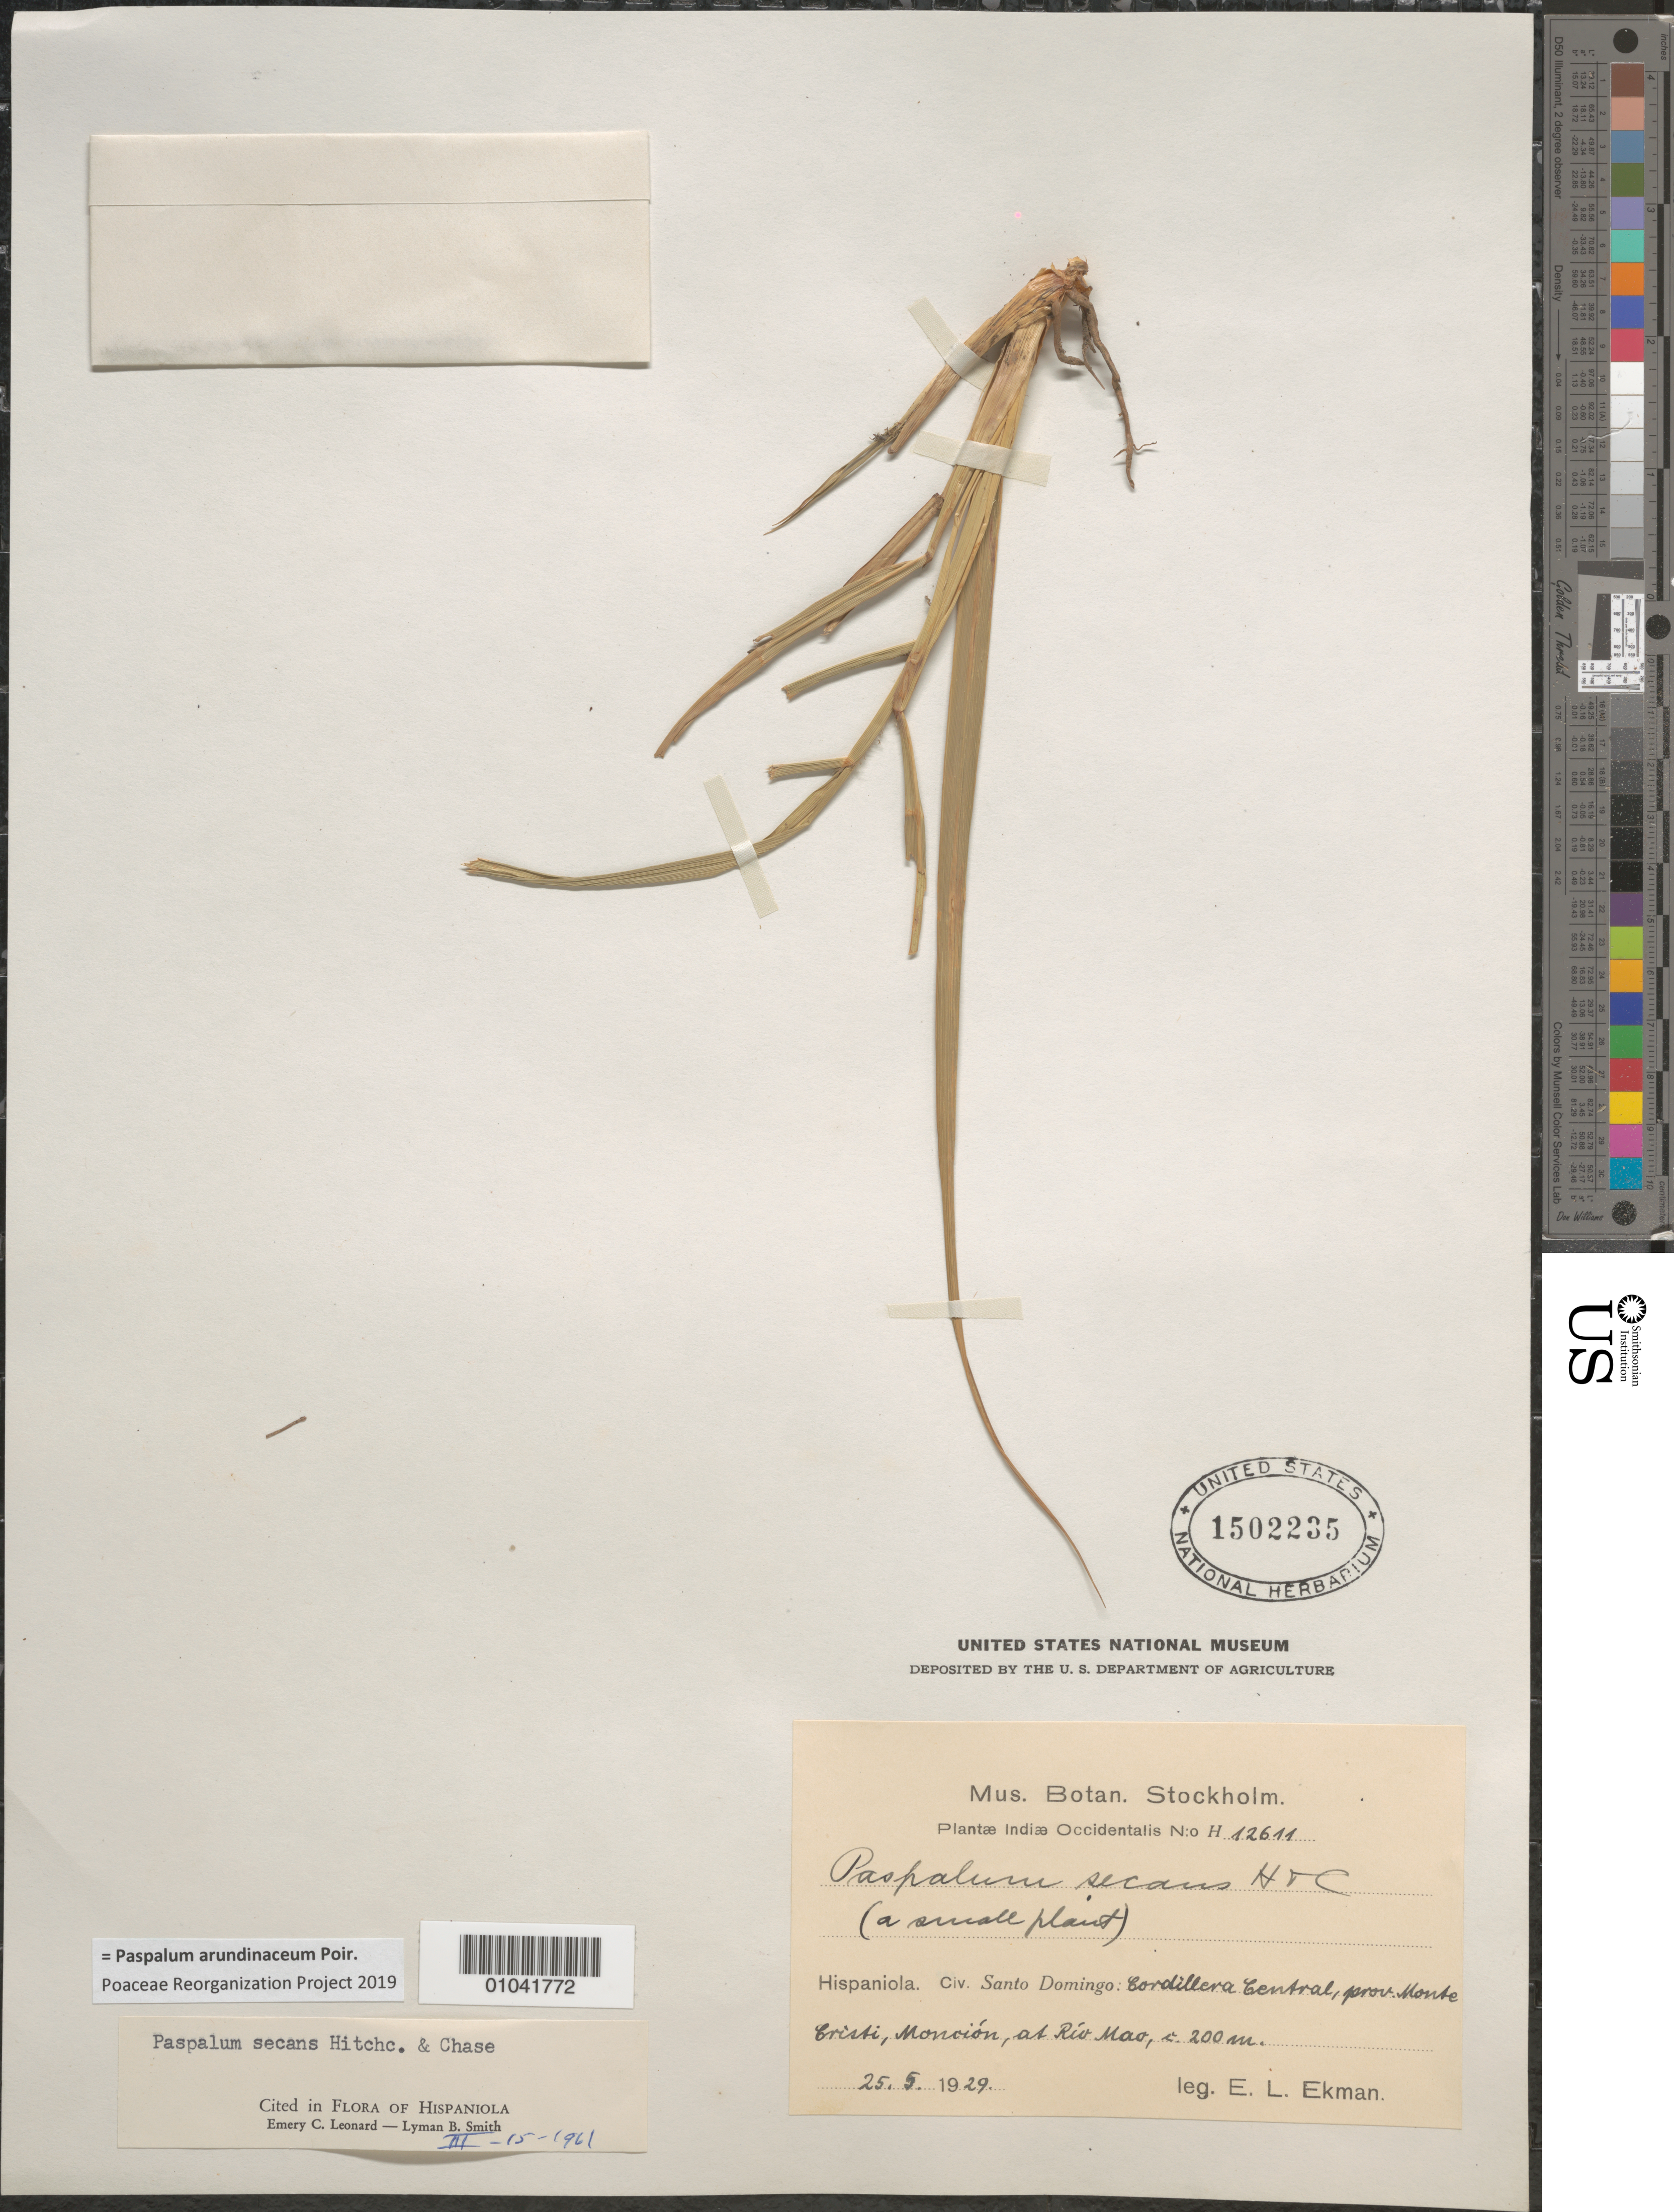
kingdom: Plantae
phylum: Tracheophyta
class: Liliopsida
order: Poales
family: Poaceae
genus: Paspalum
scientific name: Paspalum secans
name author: Hitchc. & Chase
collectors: E. L. Ekman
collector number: H 12611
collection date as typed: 25 May 1929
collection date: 1929-05-25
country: Dominican Republic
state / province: Monte Cristi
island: Hispaniola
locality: Cordillera Central, Moncion, at Rio Mao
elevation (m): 200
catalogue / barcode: US 1502235